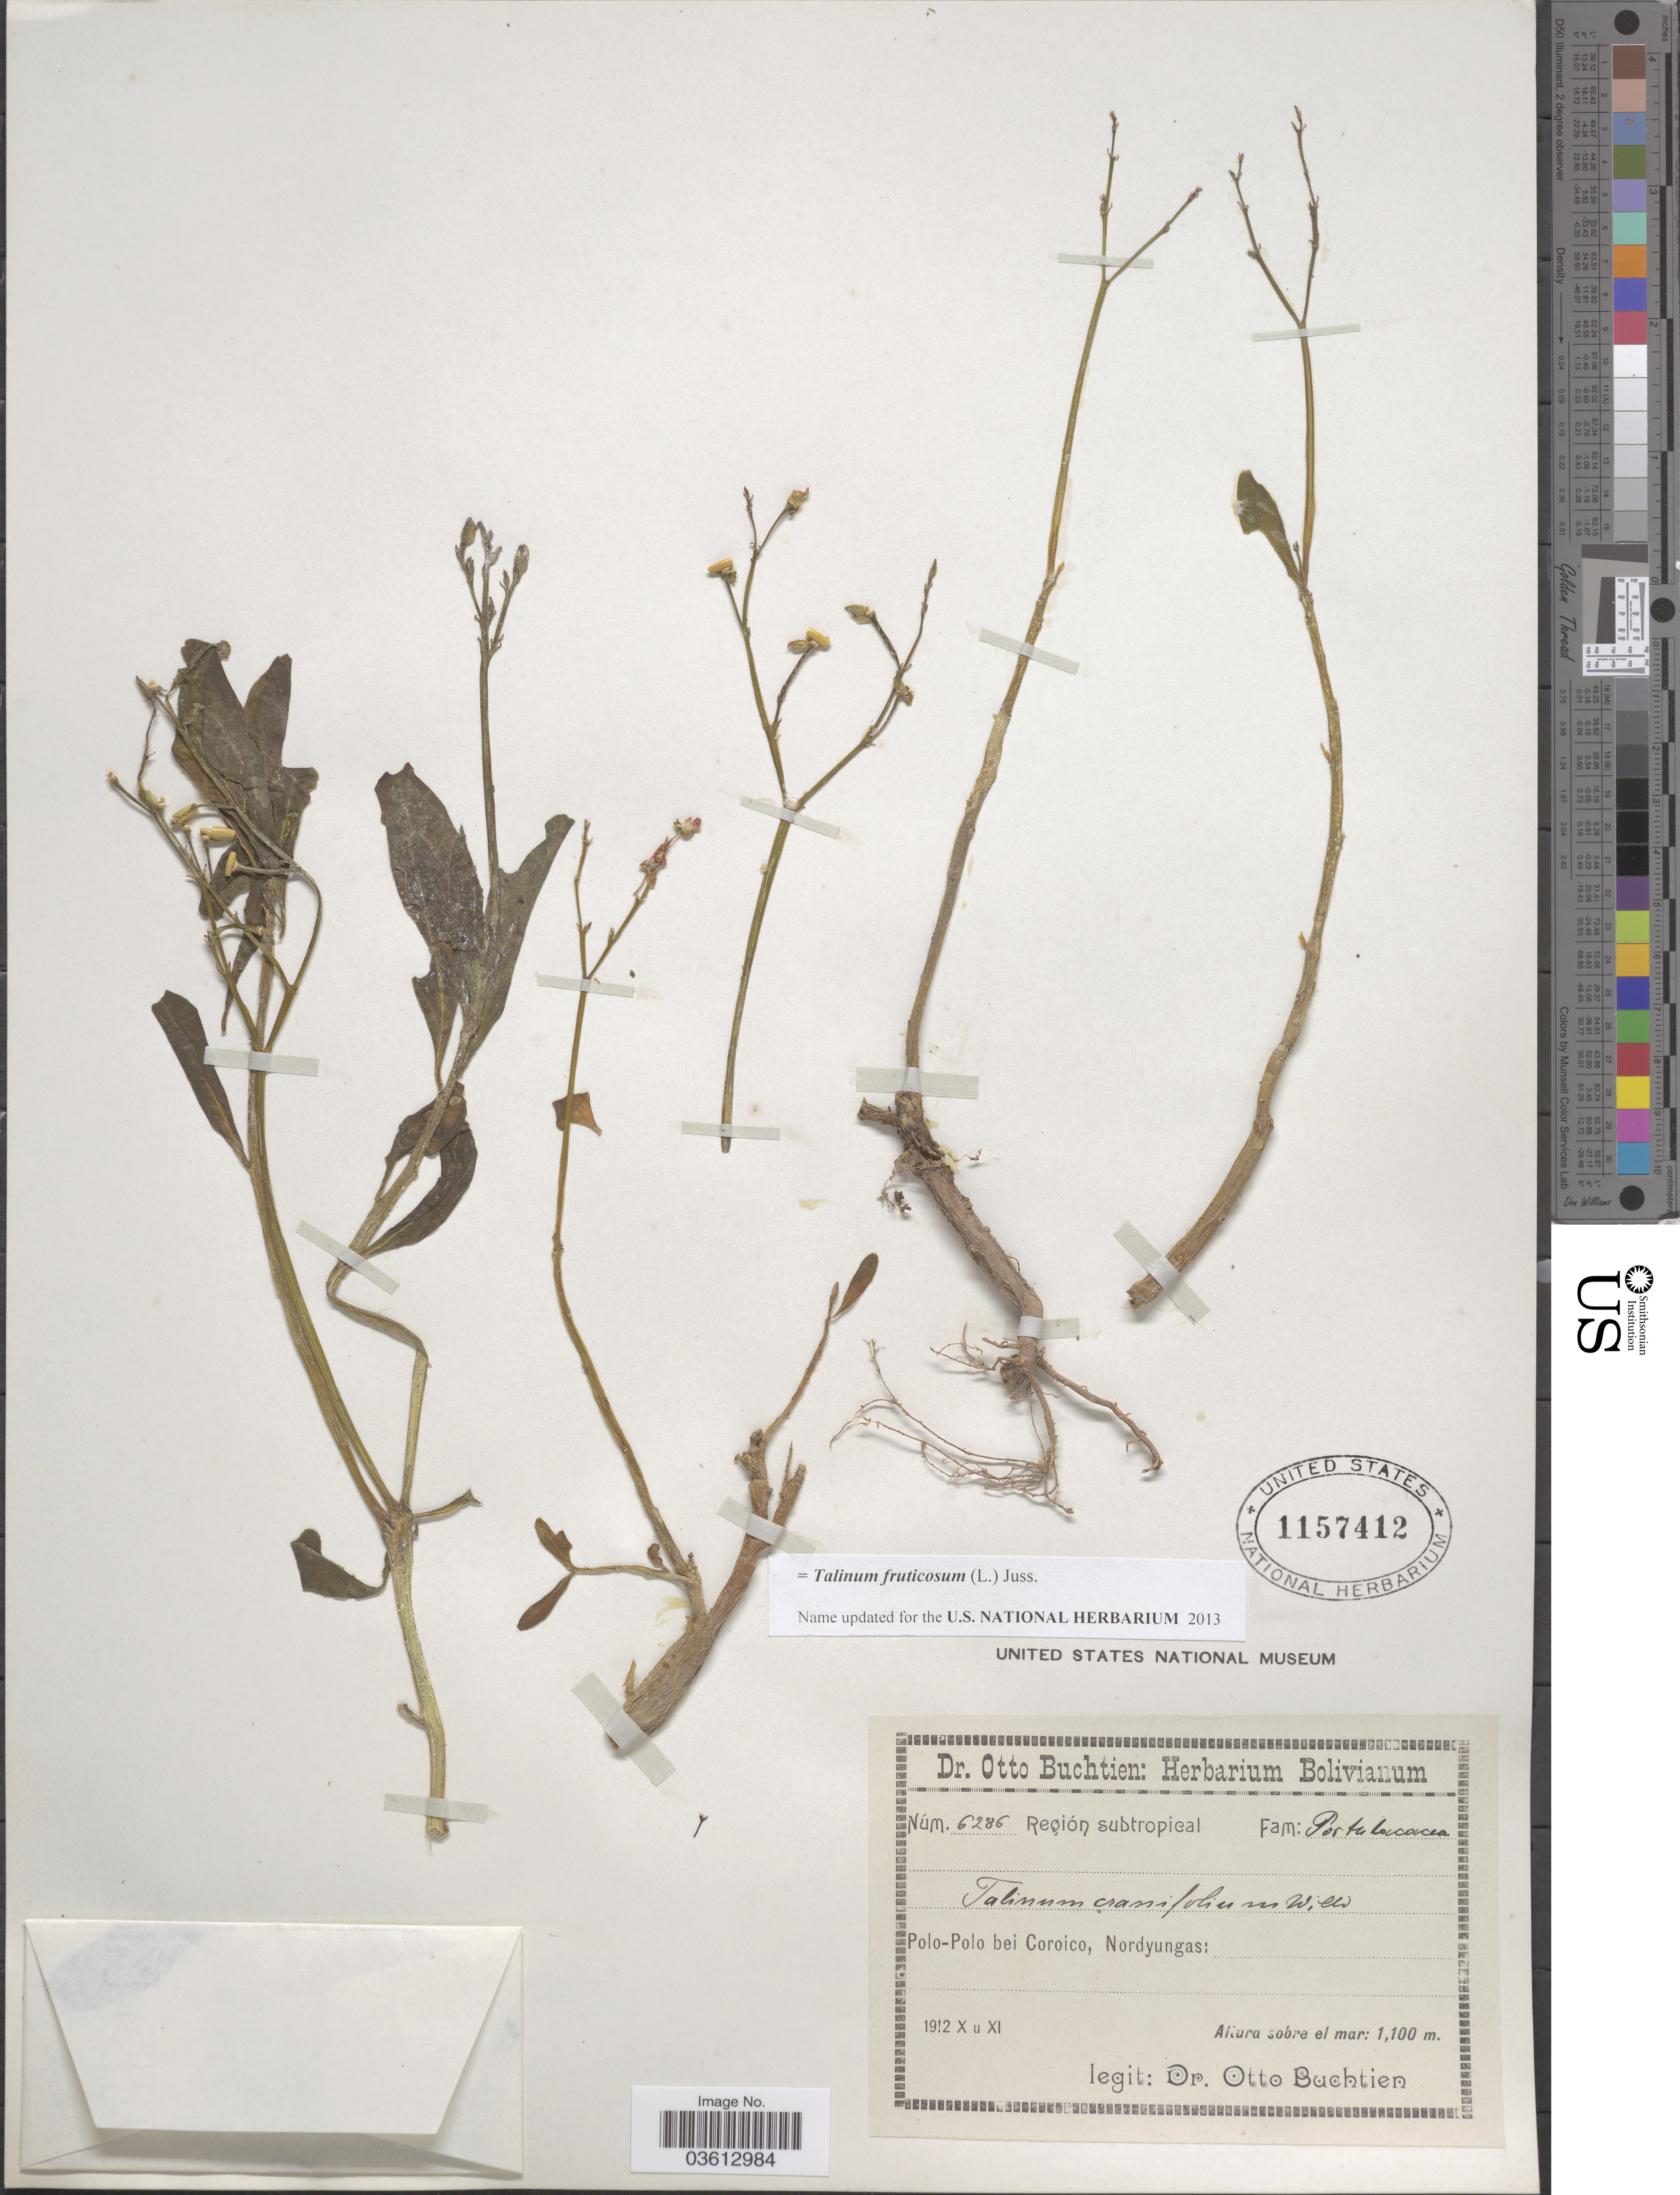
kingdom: Plantae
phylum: Tracheophyta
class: Magnoliopsida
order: Caryophyllales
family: Talinaceae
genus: Talinum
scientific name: Talinum fruticosum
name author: (L.) Juss.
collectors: O. Buchtien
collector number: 6286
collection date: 1912-10/1912-11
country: Bolivia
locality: Región subtropical. Polo-Polo bei Coroico, Nordyungas.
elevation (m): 1100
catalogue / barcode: US 1157412